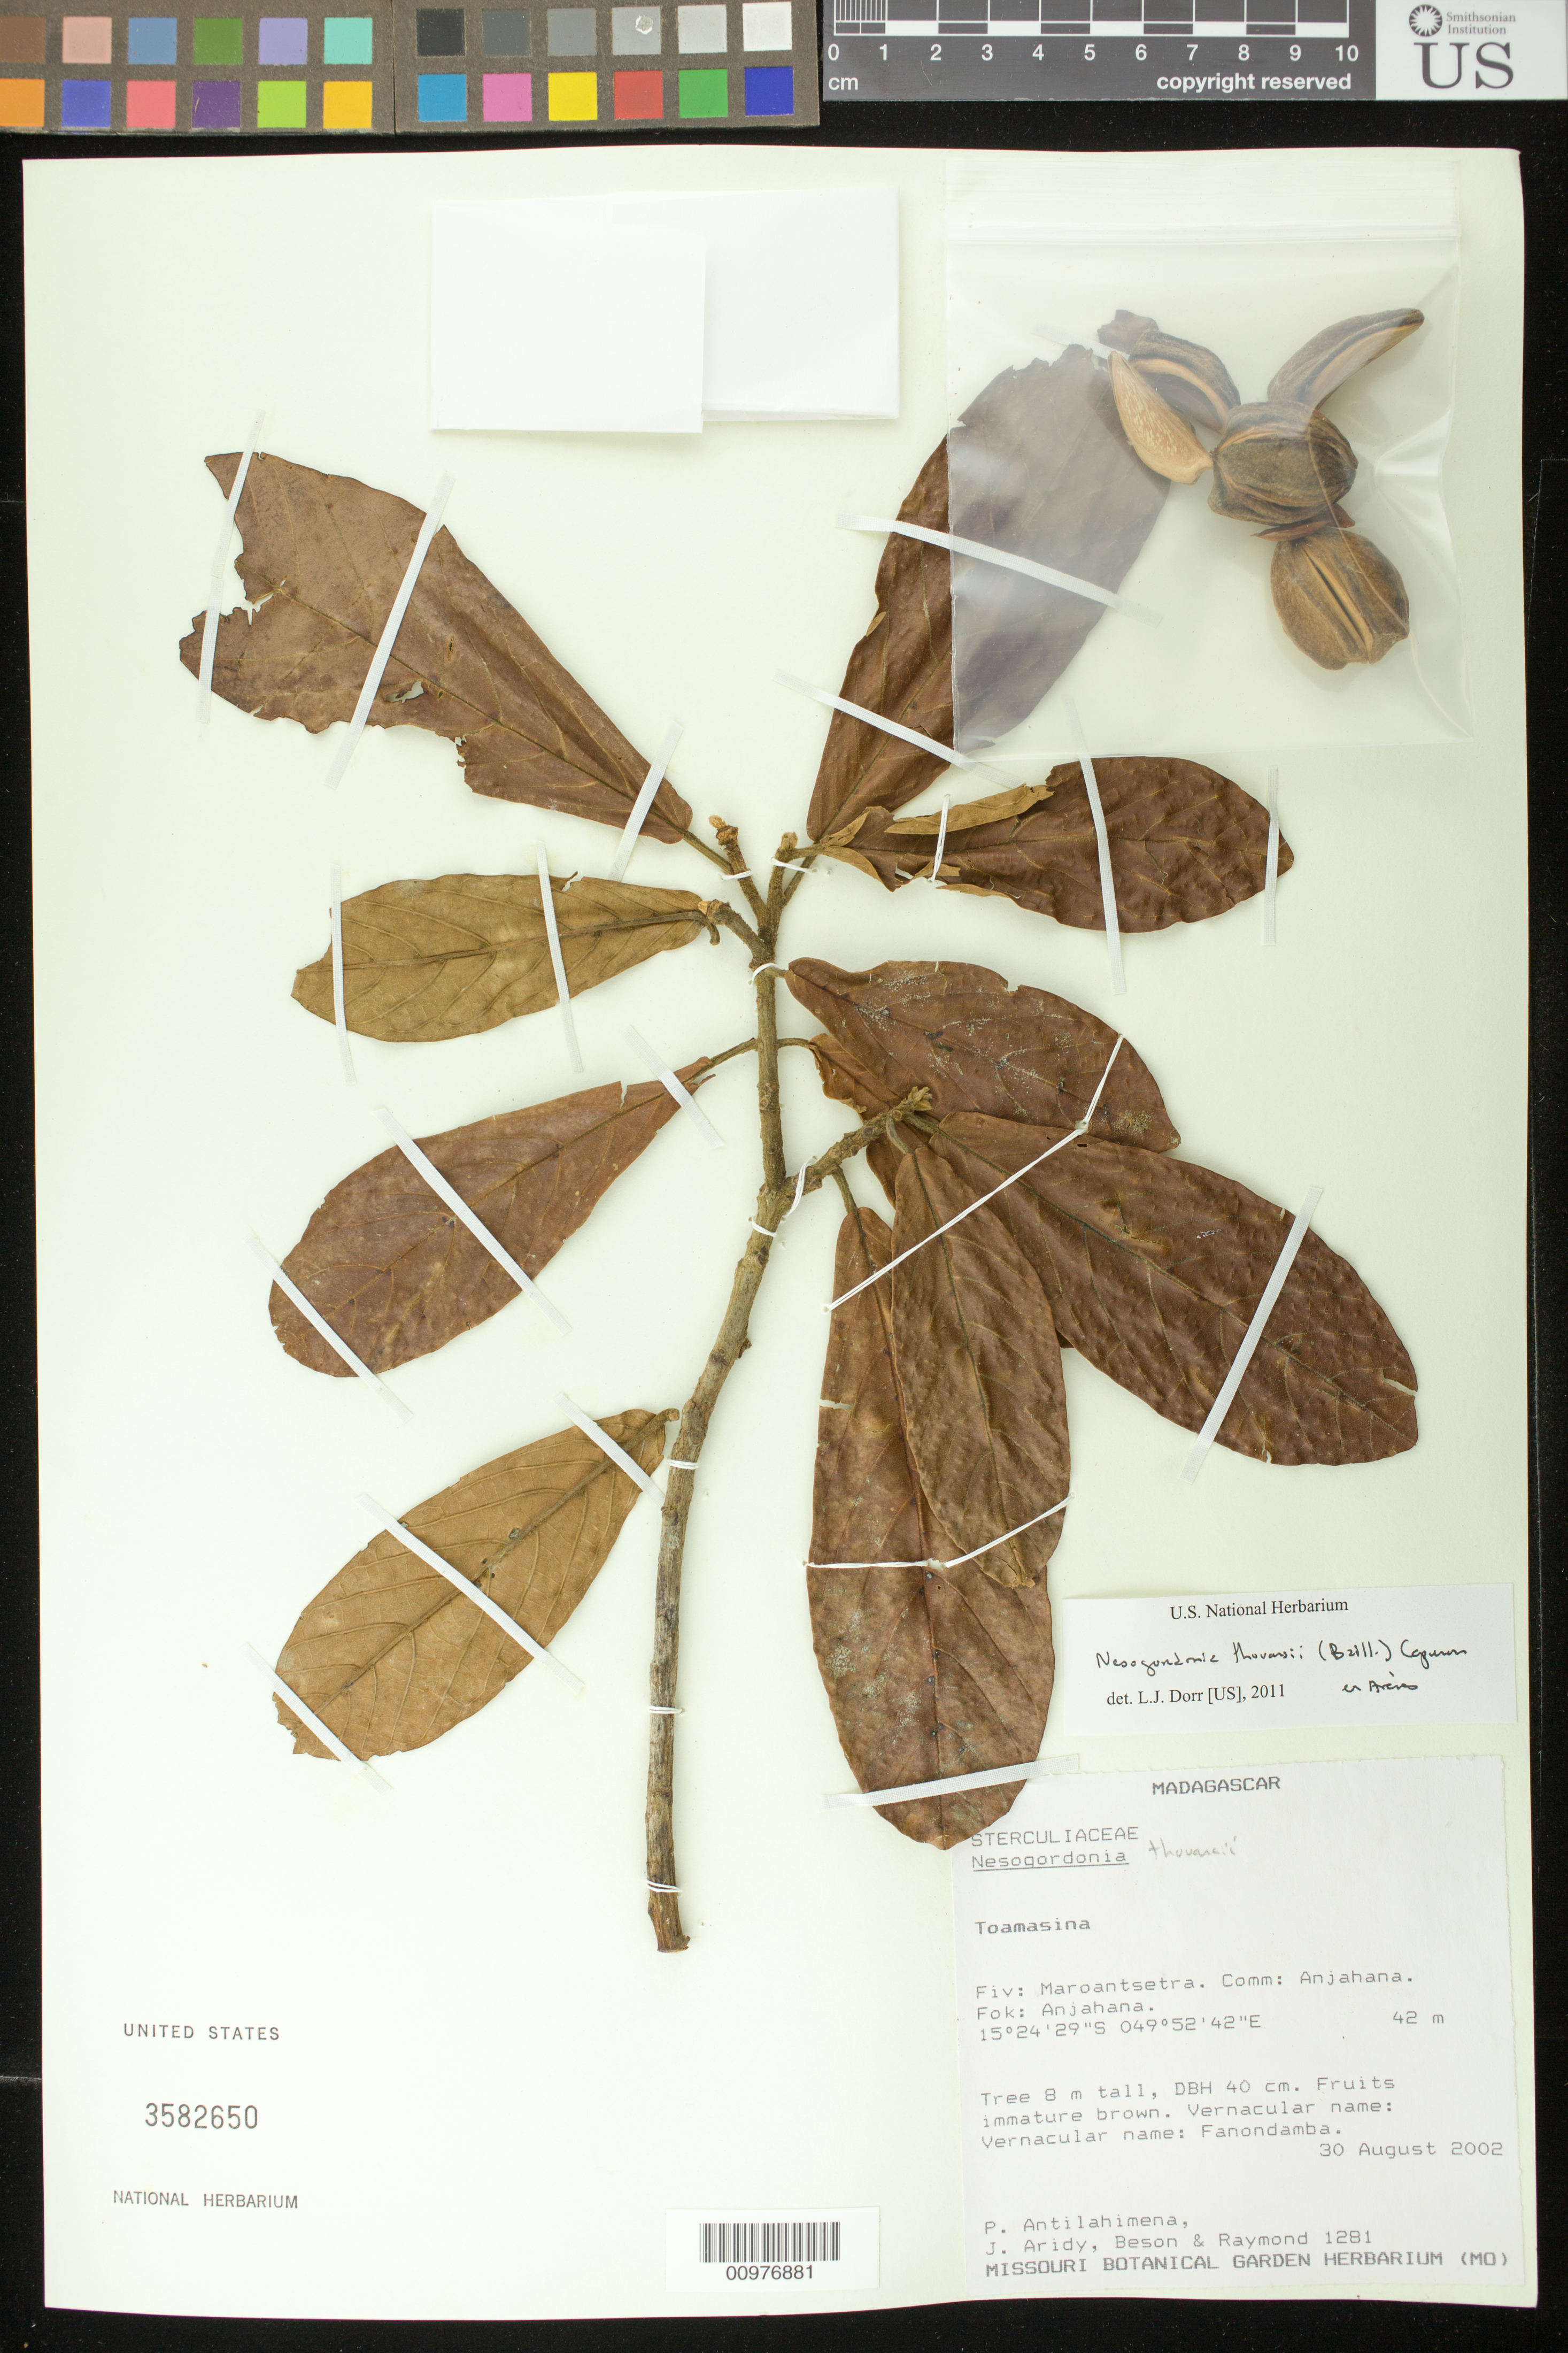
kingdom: Plantae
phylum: Tracheophyta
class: Magnoliopsida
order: Malvales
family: Malvaceae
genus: Nesogordonia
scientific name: Nesogordonia thouarsii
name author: (Baill.) Capuron ex Arènes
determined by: Dorr, L. J., (BOT), Smithsonian Institution - National Museum of Natural History (UNITED STATES)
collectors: P. Antilahimena et al.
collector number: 1281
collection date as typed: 30 August 2002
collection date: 2002-08-30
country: Madagascar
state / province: Analanjirofo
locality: Fiv: Maroantsetra. Comm: Anjahana. Fok: Anjahana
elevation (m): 42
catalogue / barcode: US 3582650